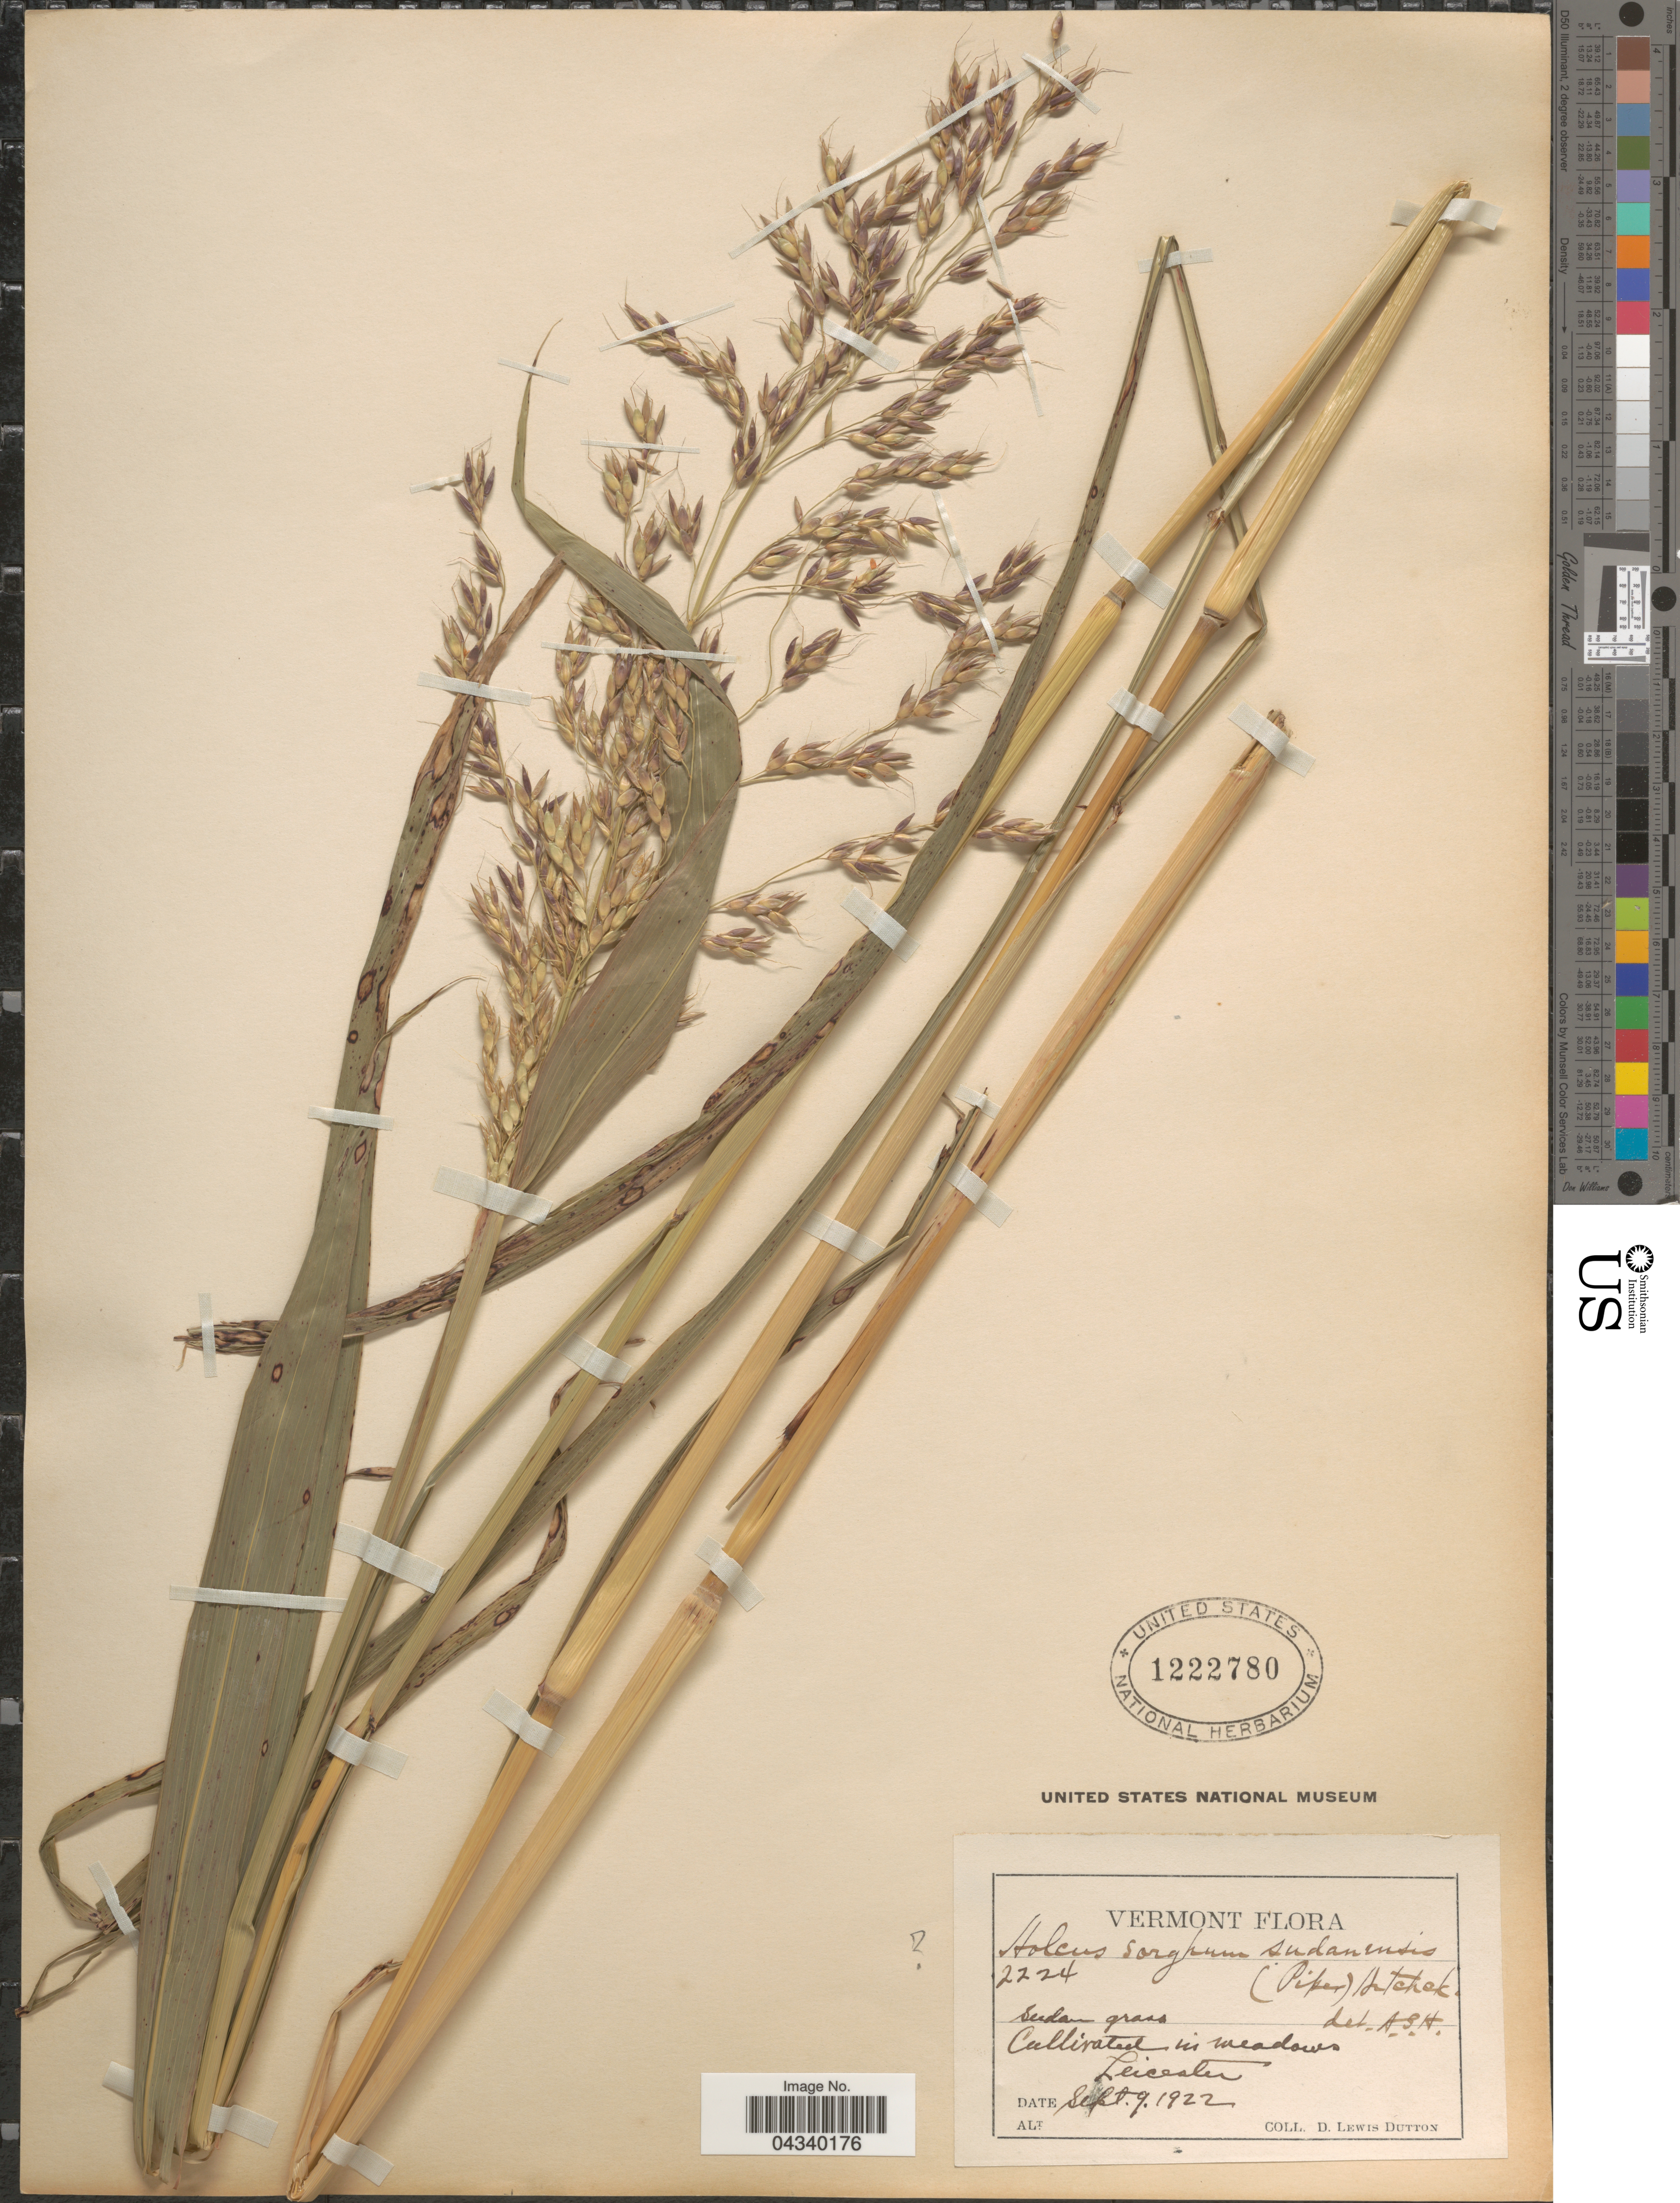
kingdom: Plantae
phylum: Tracheophyta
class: Liliopsida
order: Poales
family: Poaceae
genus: Sorghum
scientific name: Sorghum drummondii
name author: (Steud.) Nees ex Millsp. & Chase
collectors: D. Dutton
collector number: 2224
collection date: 1922-09-09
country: United States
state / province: Vermont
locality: Vermont Flora. Cultivated in meadows. Leicester.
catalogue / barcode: US 1222780